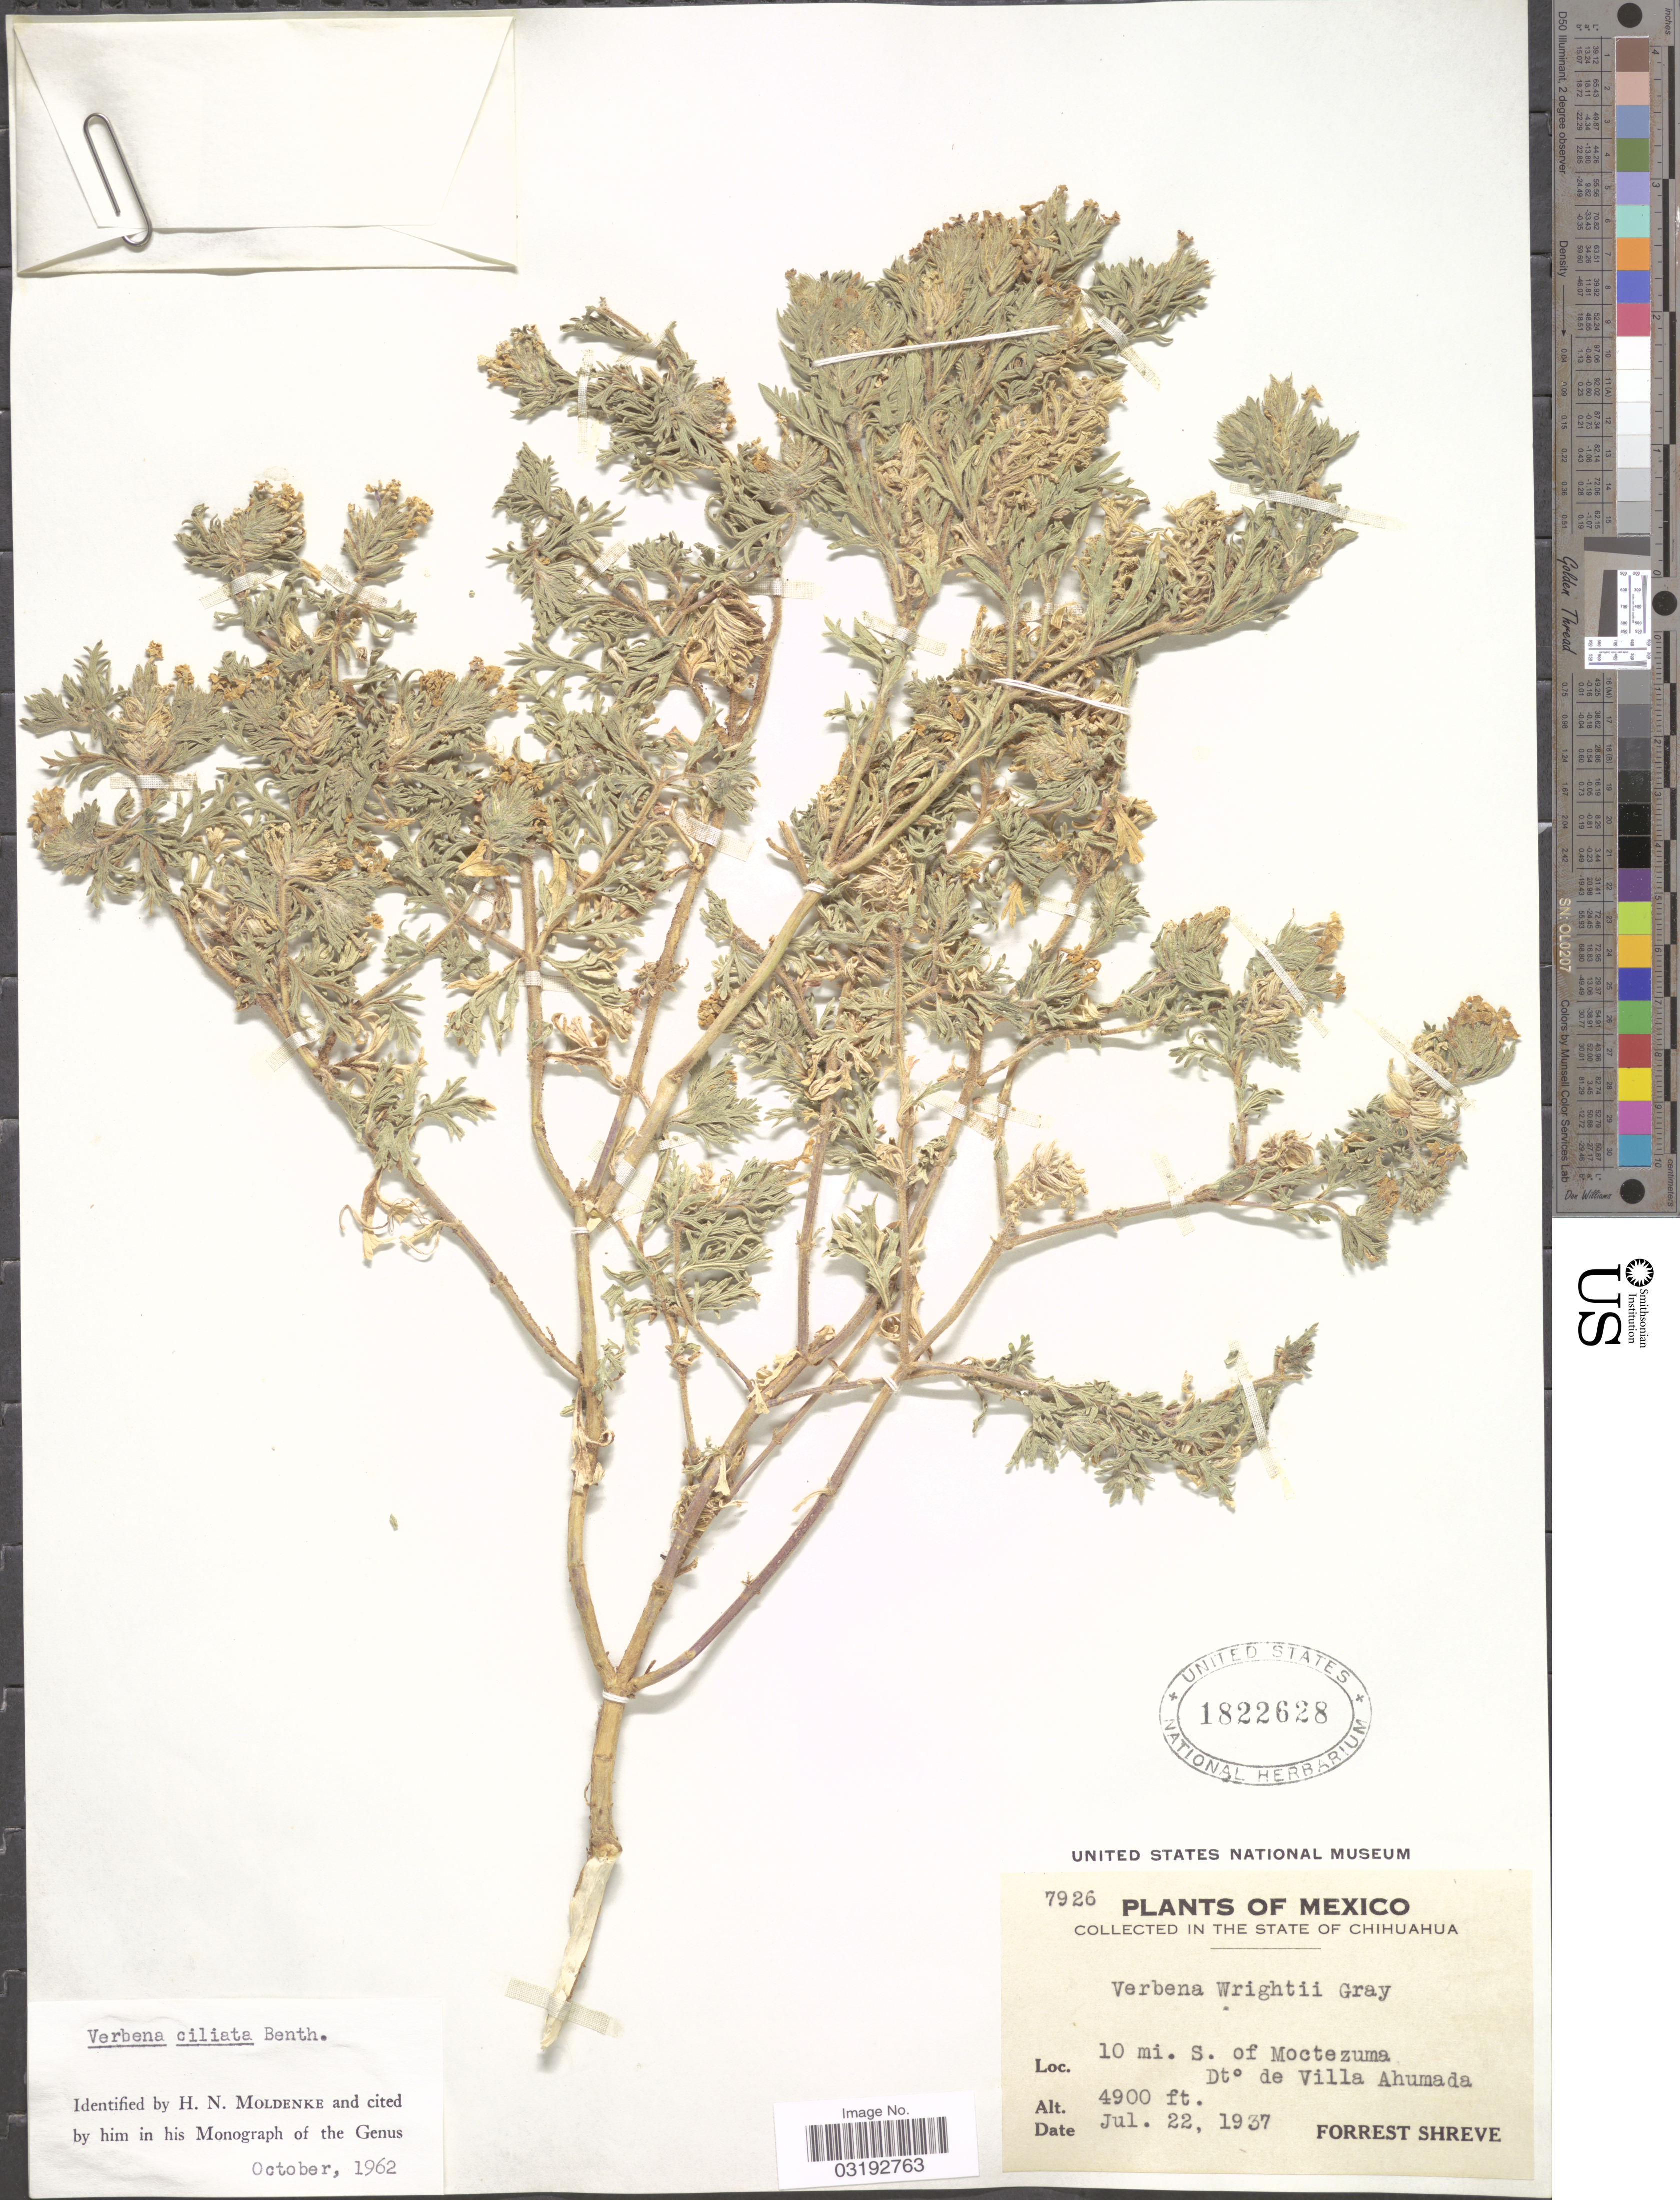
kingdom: Plantae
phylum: Tracheophyta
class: Magnoliopsida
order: Lamiales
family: Verbenaceae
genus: Verbena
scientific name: Verbena ciliata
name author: Benth.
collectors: F. Shreve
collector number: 7926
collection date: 1937-07-22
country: Mexico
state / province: Chihuahua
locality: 10 mi. S. of Moctezuma. Dto de Villa Ahumada.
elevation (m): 1494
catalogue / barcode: US 1822628